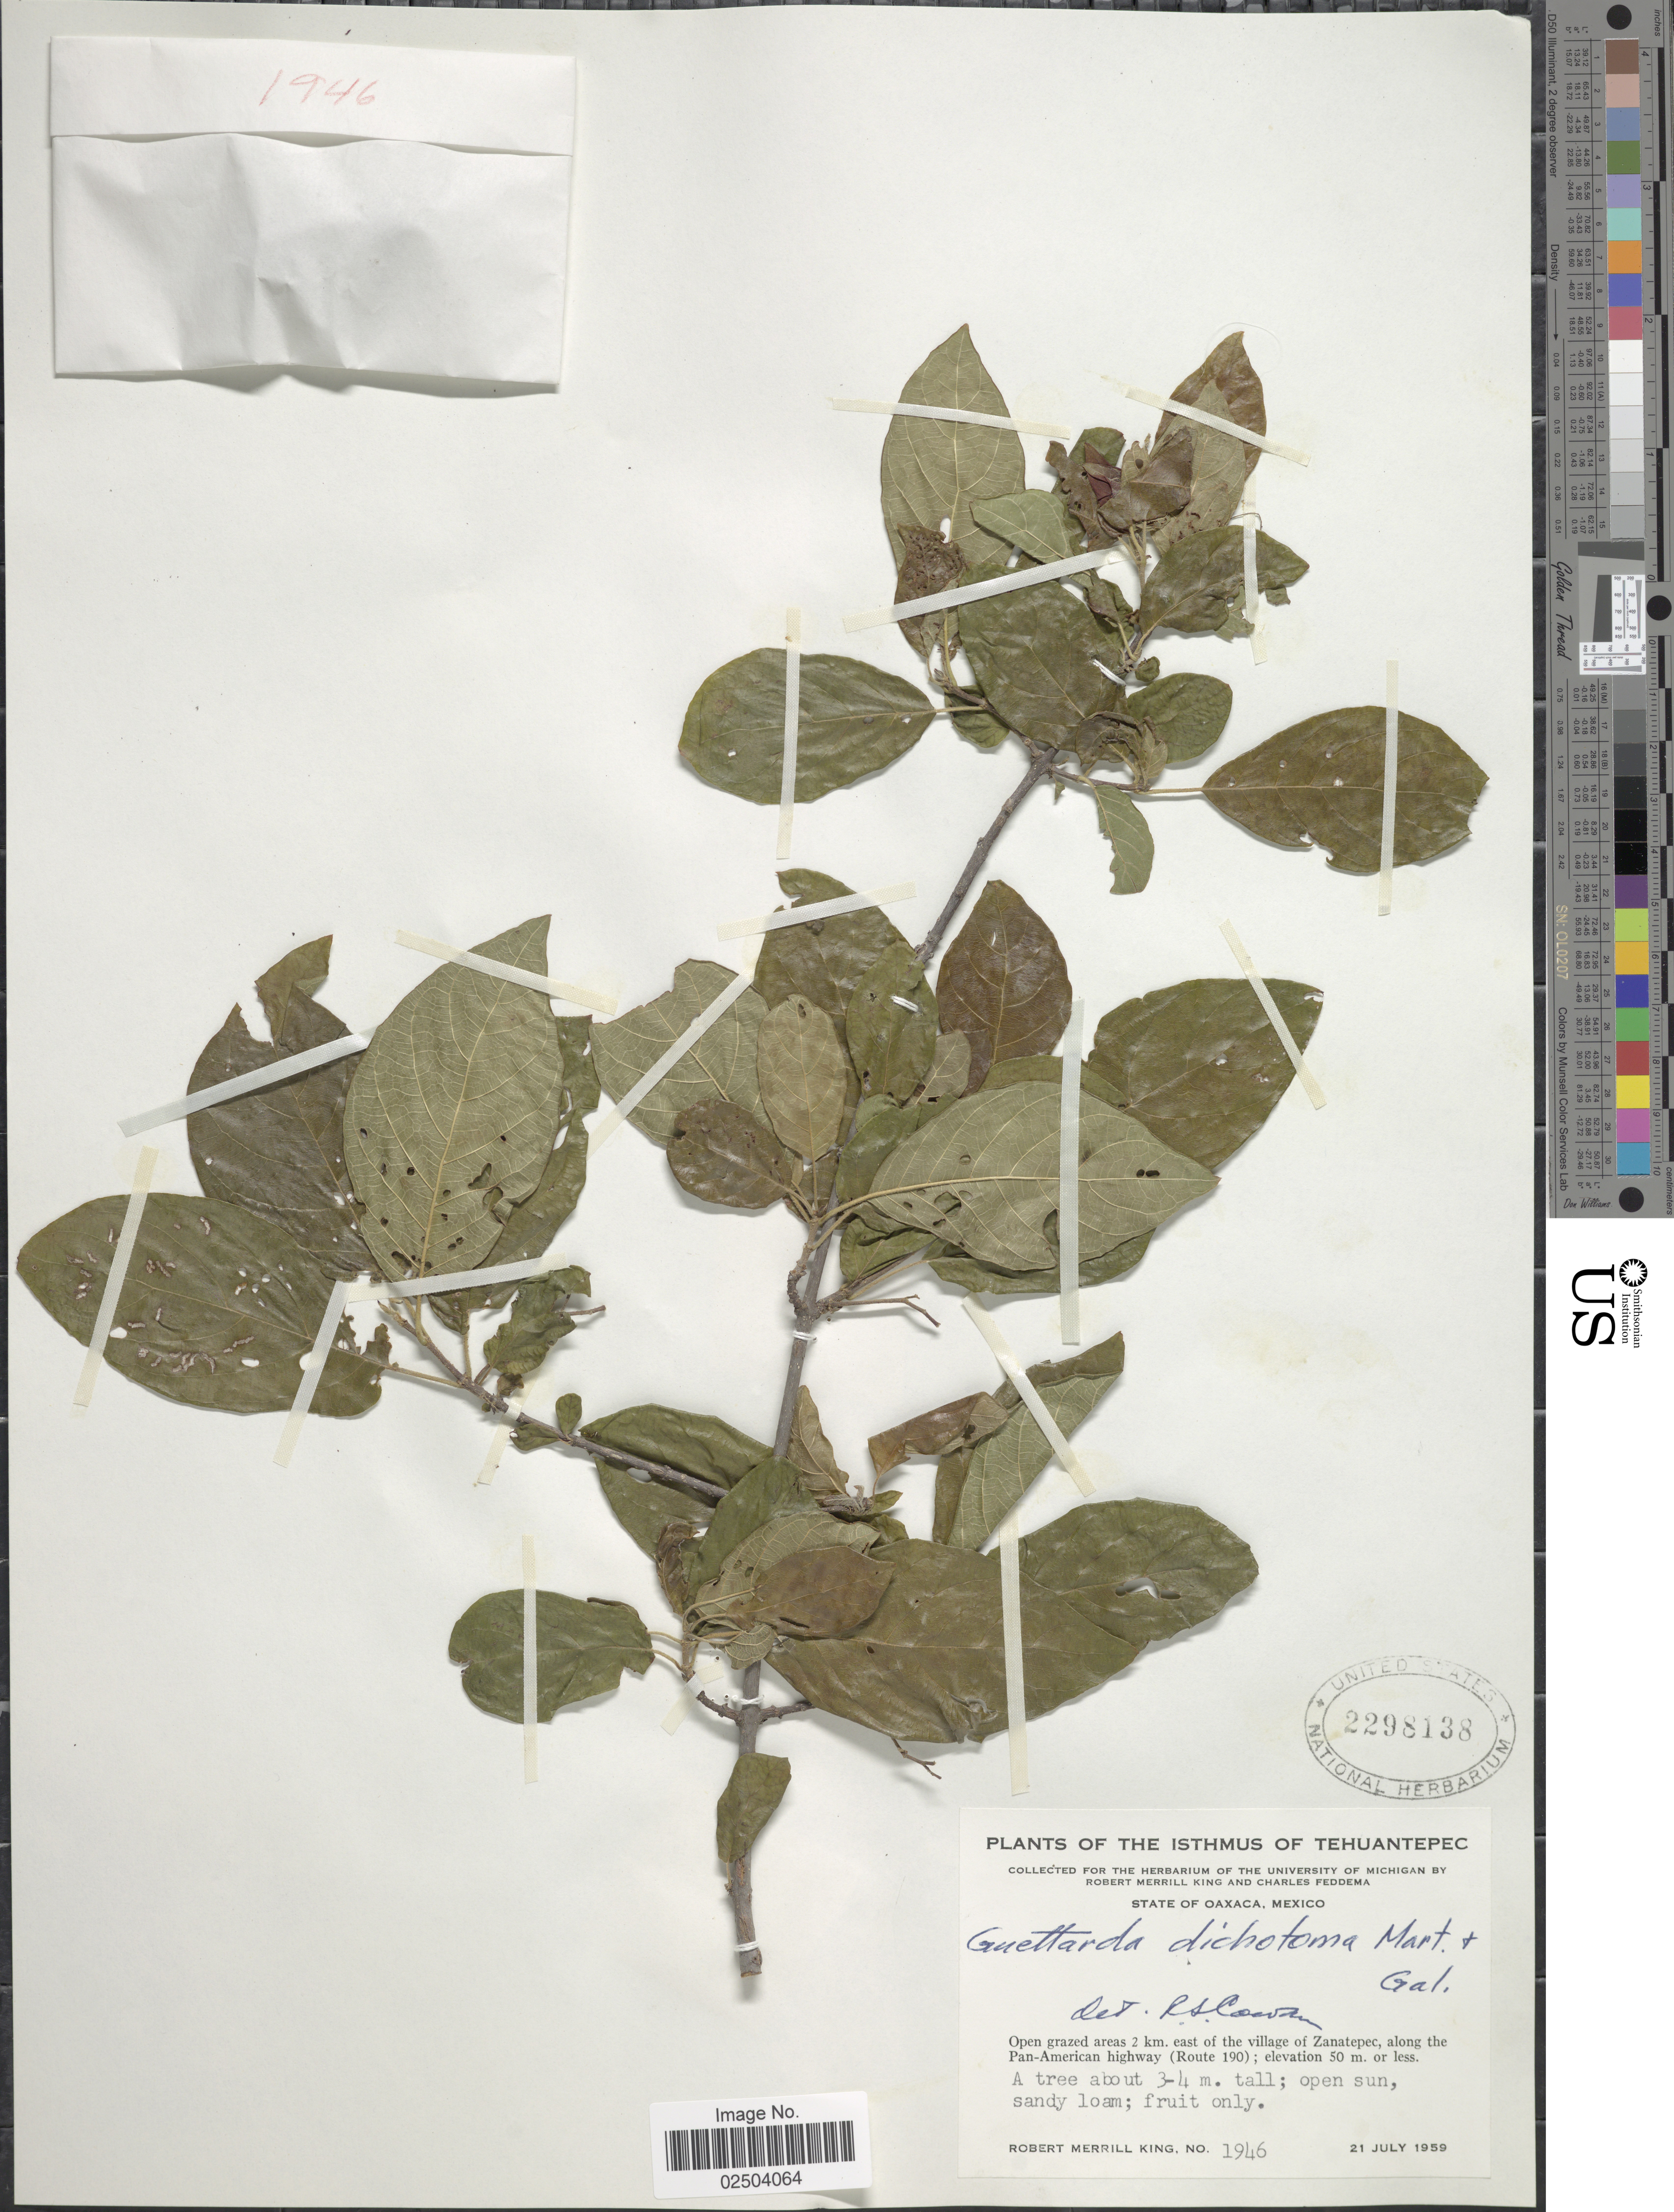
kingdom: Plantae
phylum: Tracheophyta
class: Magnoliopsida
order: Gentianales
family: Rubiaceae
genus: Guettarda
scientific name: Guettarda dichotoma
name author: M. Martens & Galeotti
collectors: R. M. King & C. Feddema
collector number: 1946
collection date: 1959-07-21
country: Mexico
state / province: Oaxaca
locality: The Isthmus of Tehuantepec. Open grazed areas 2 km. east of the village of Zanatepec, along the Pan-American highway (Route 190).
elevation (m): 50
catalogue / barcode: US 2298138